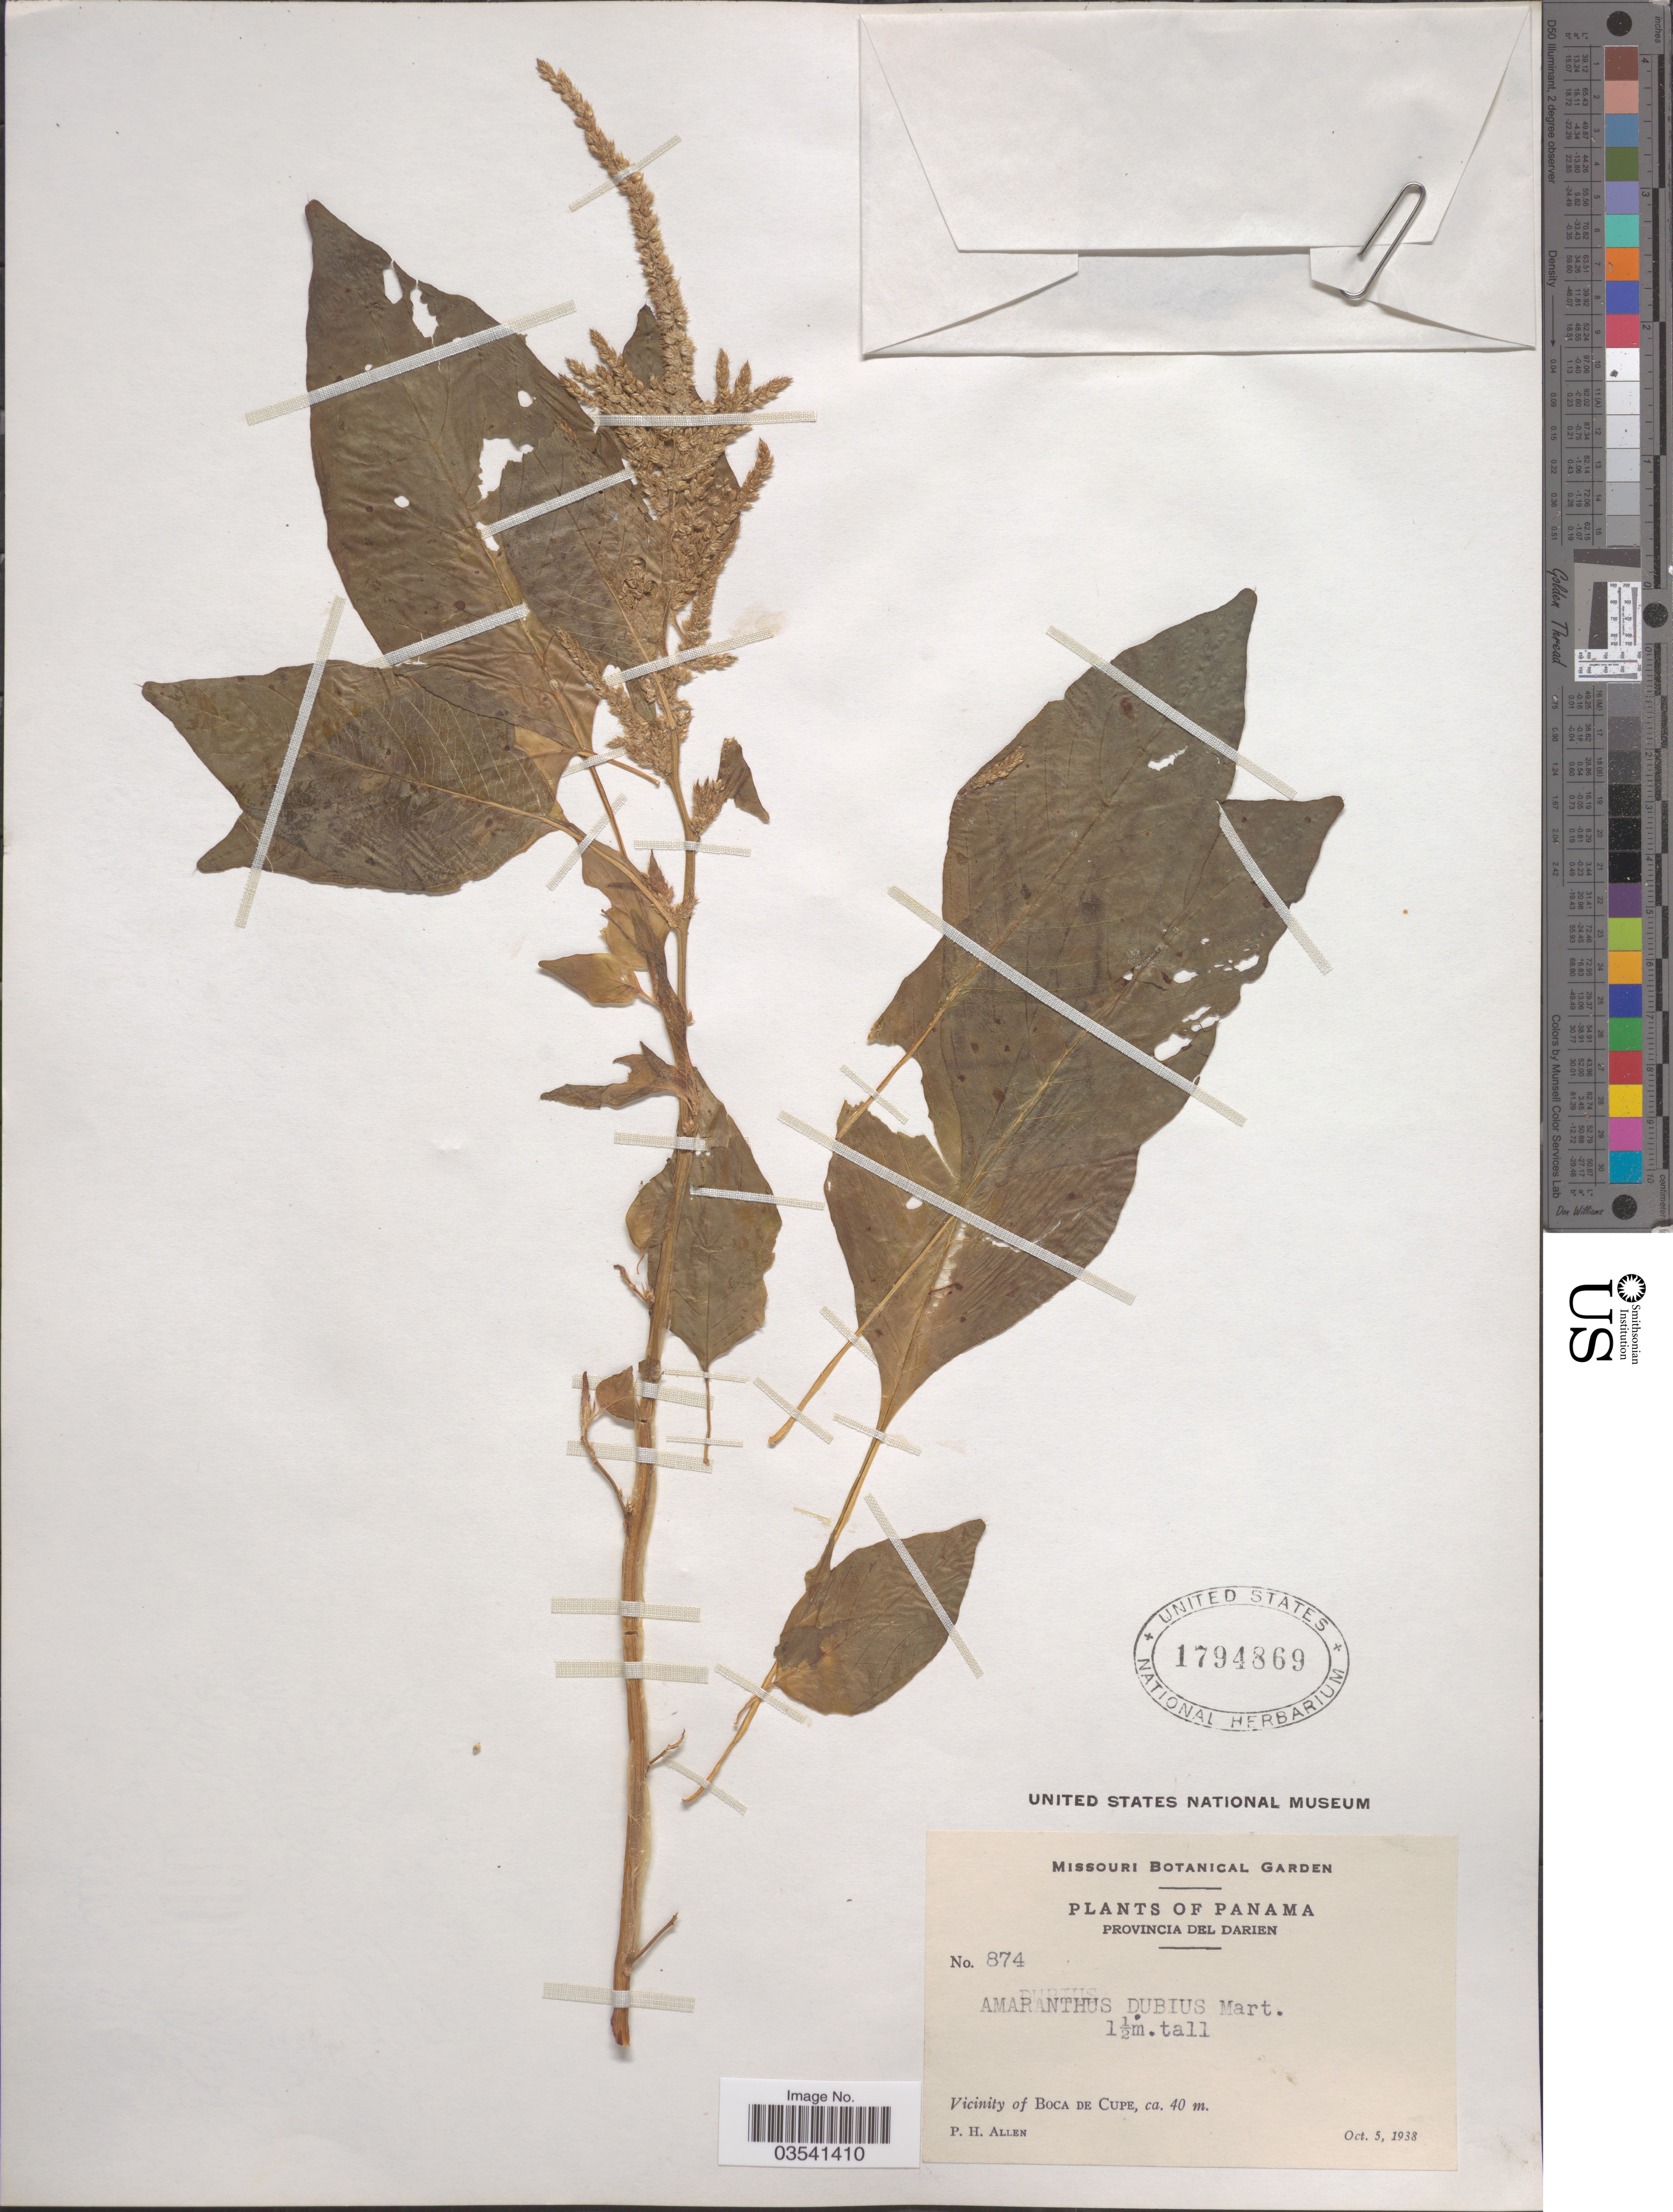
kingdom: Plantae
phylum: Tracheophyta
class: Magnoliopsida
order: Caryophyllales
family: Amaranthaceae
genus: Amaranthus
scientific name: Amaranthus dubius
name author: Mart. ex Thell.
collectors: P. H. Allen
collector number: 874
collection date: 1938-10-05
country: Panama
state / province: Darién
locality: Vicinity of Boca de Cupe.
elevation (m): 40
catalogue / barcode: US 1794869